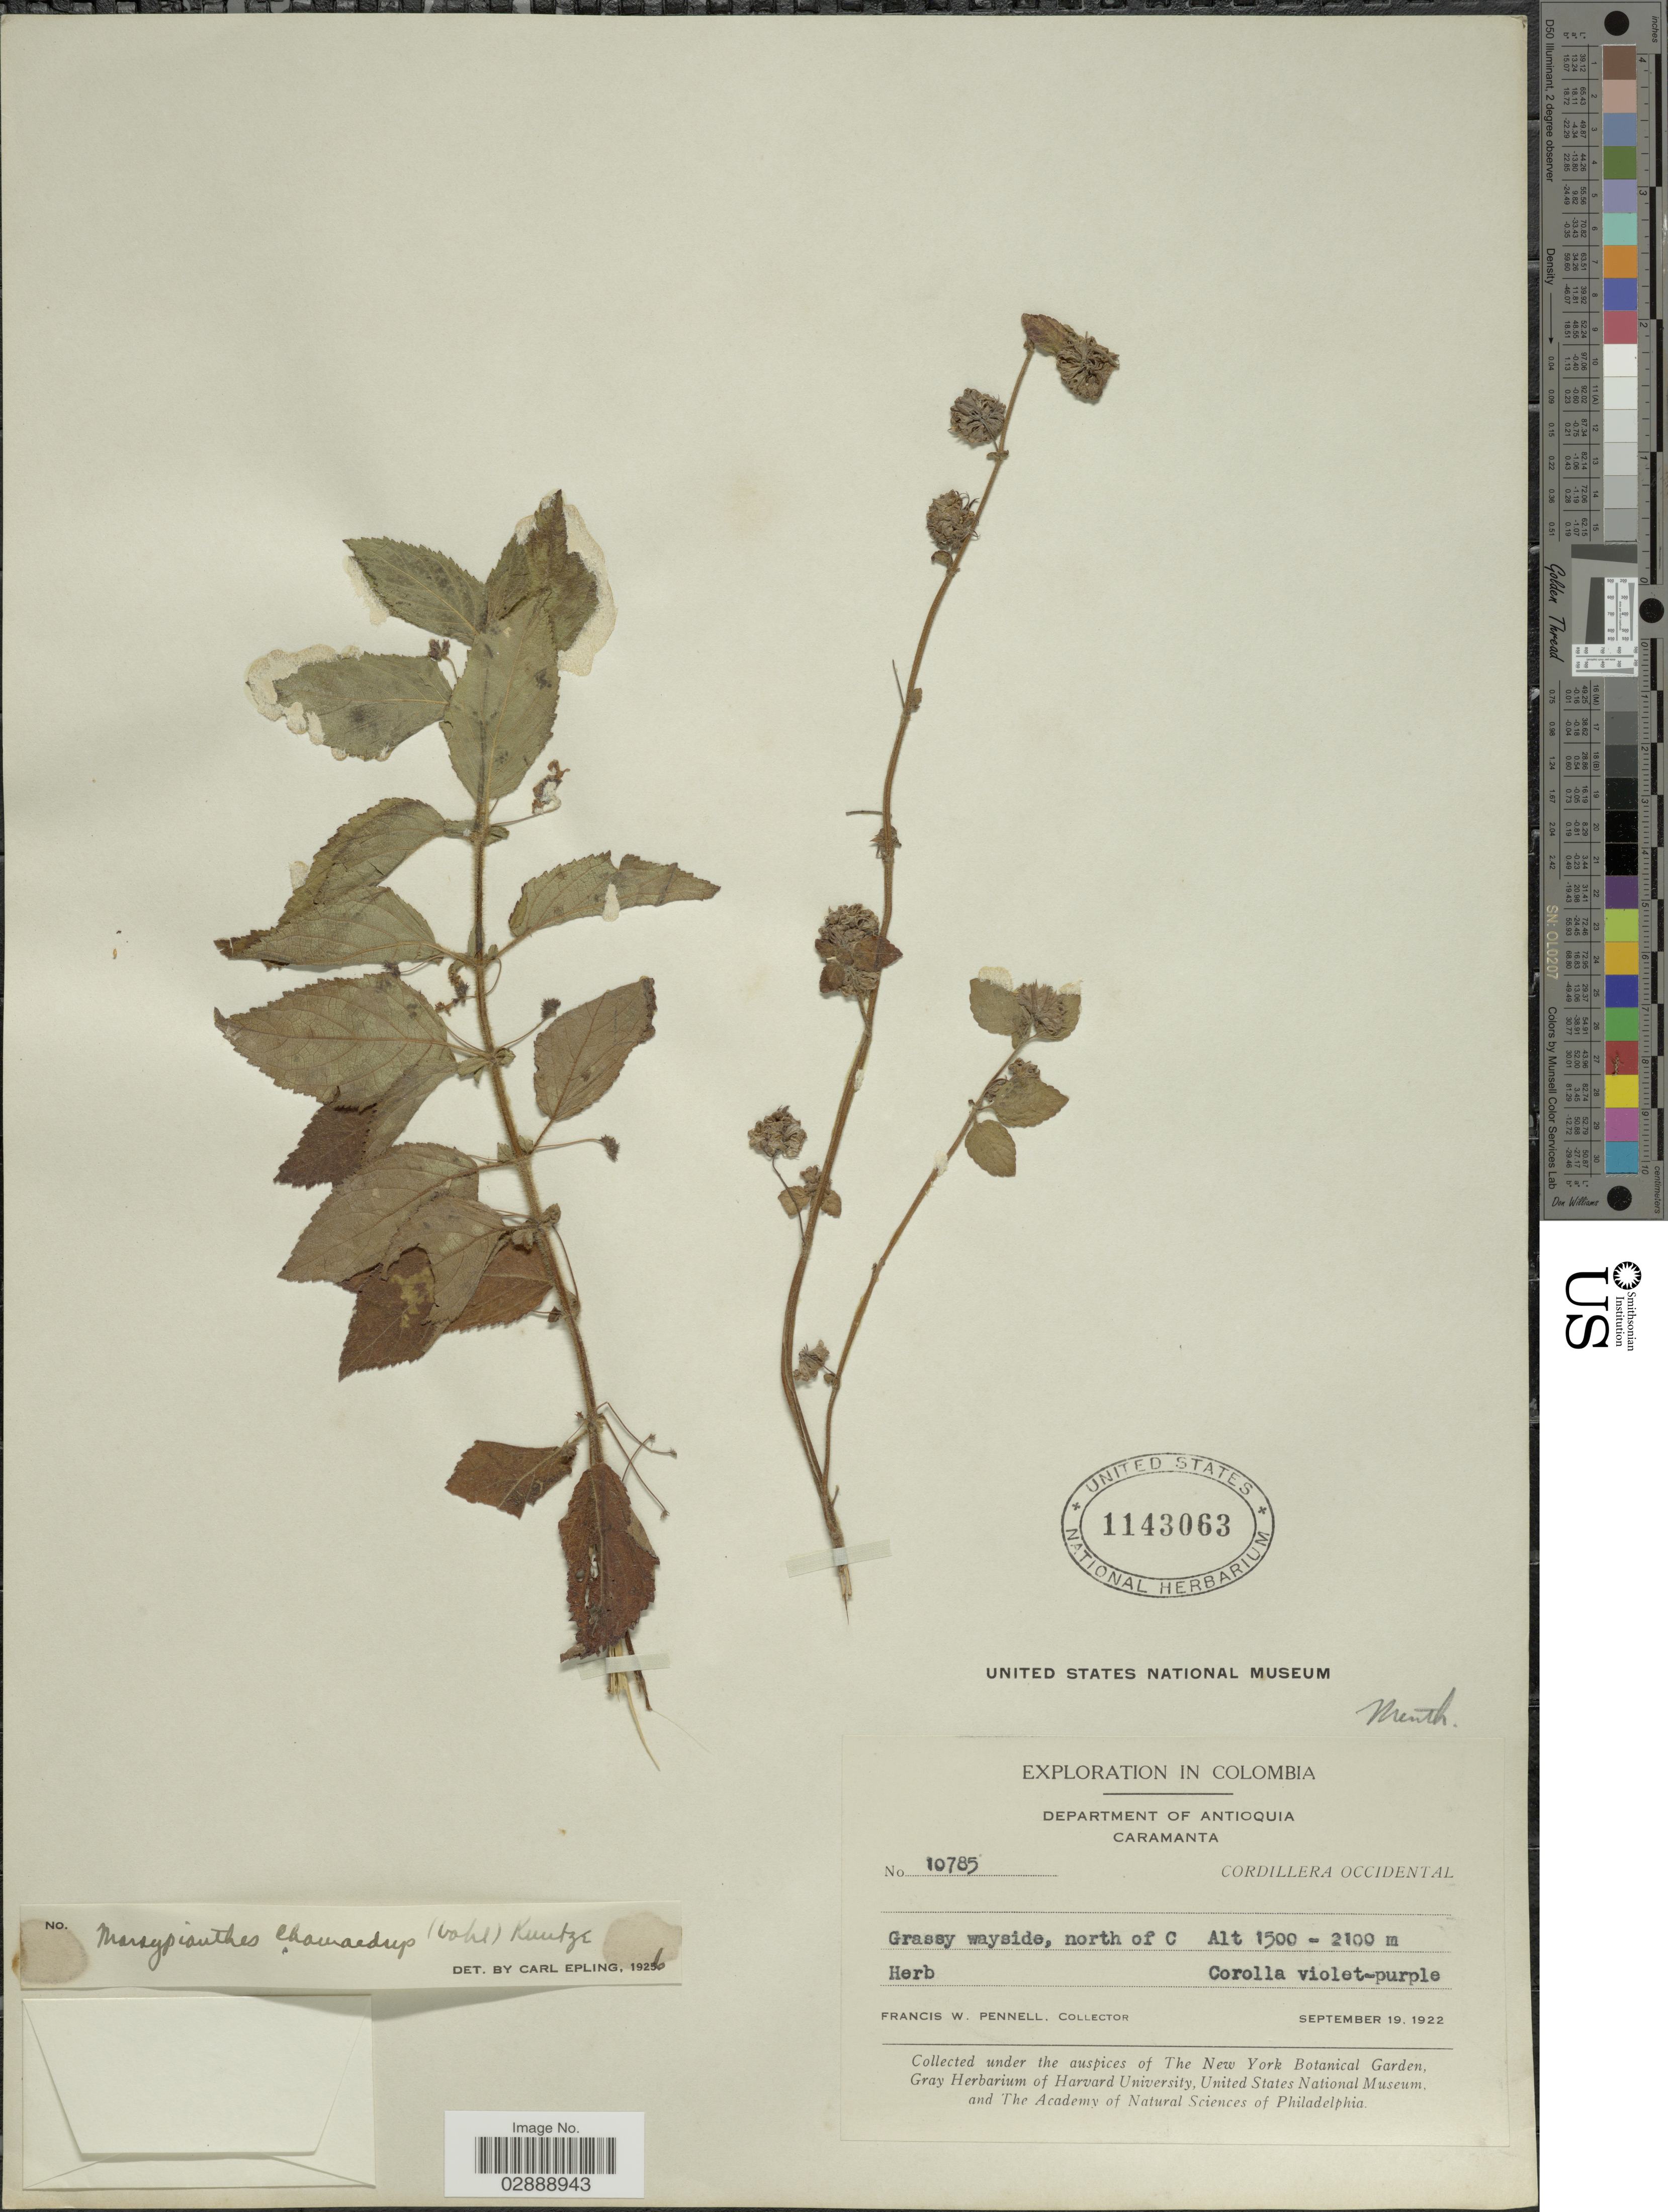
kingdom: Plantae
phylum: Tracheophyta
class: Magnoliopsida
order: Lamiales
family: Lamiaceae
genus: Marsypianthes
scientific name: Marsypianthes chamaedrys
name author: (Vahl) Kuntze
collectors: F. W. Pennell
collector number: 10785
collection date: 1922-09-19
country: Colombia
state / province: Antioquia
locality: Department of Antioquia. Caramanta. Cordillera Occidental. North of C.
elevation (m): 1500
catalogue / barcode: US 1143063